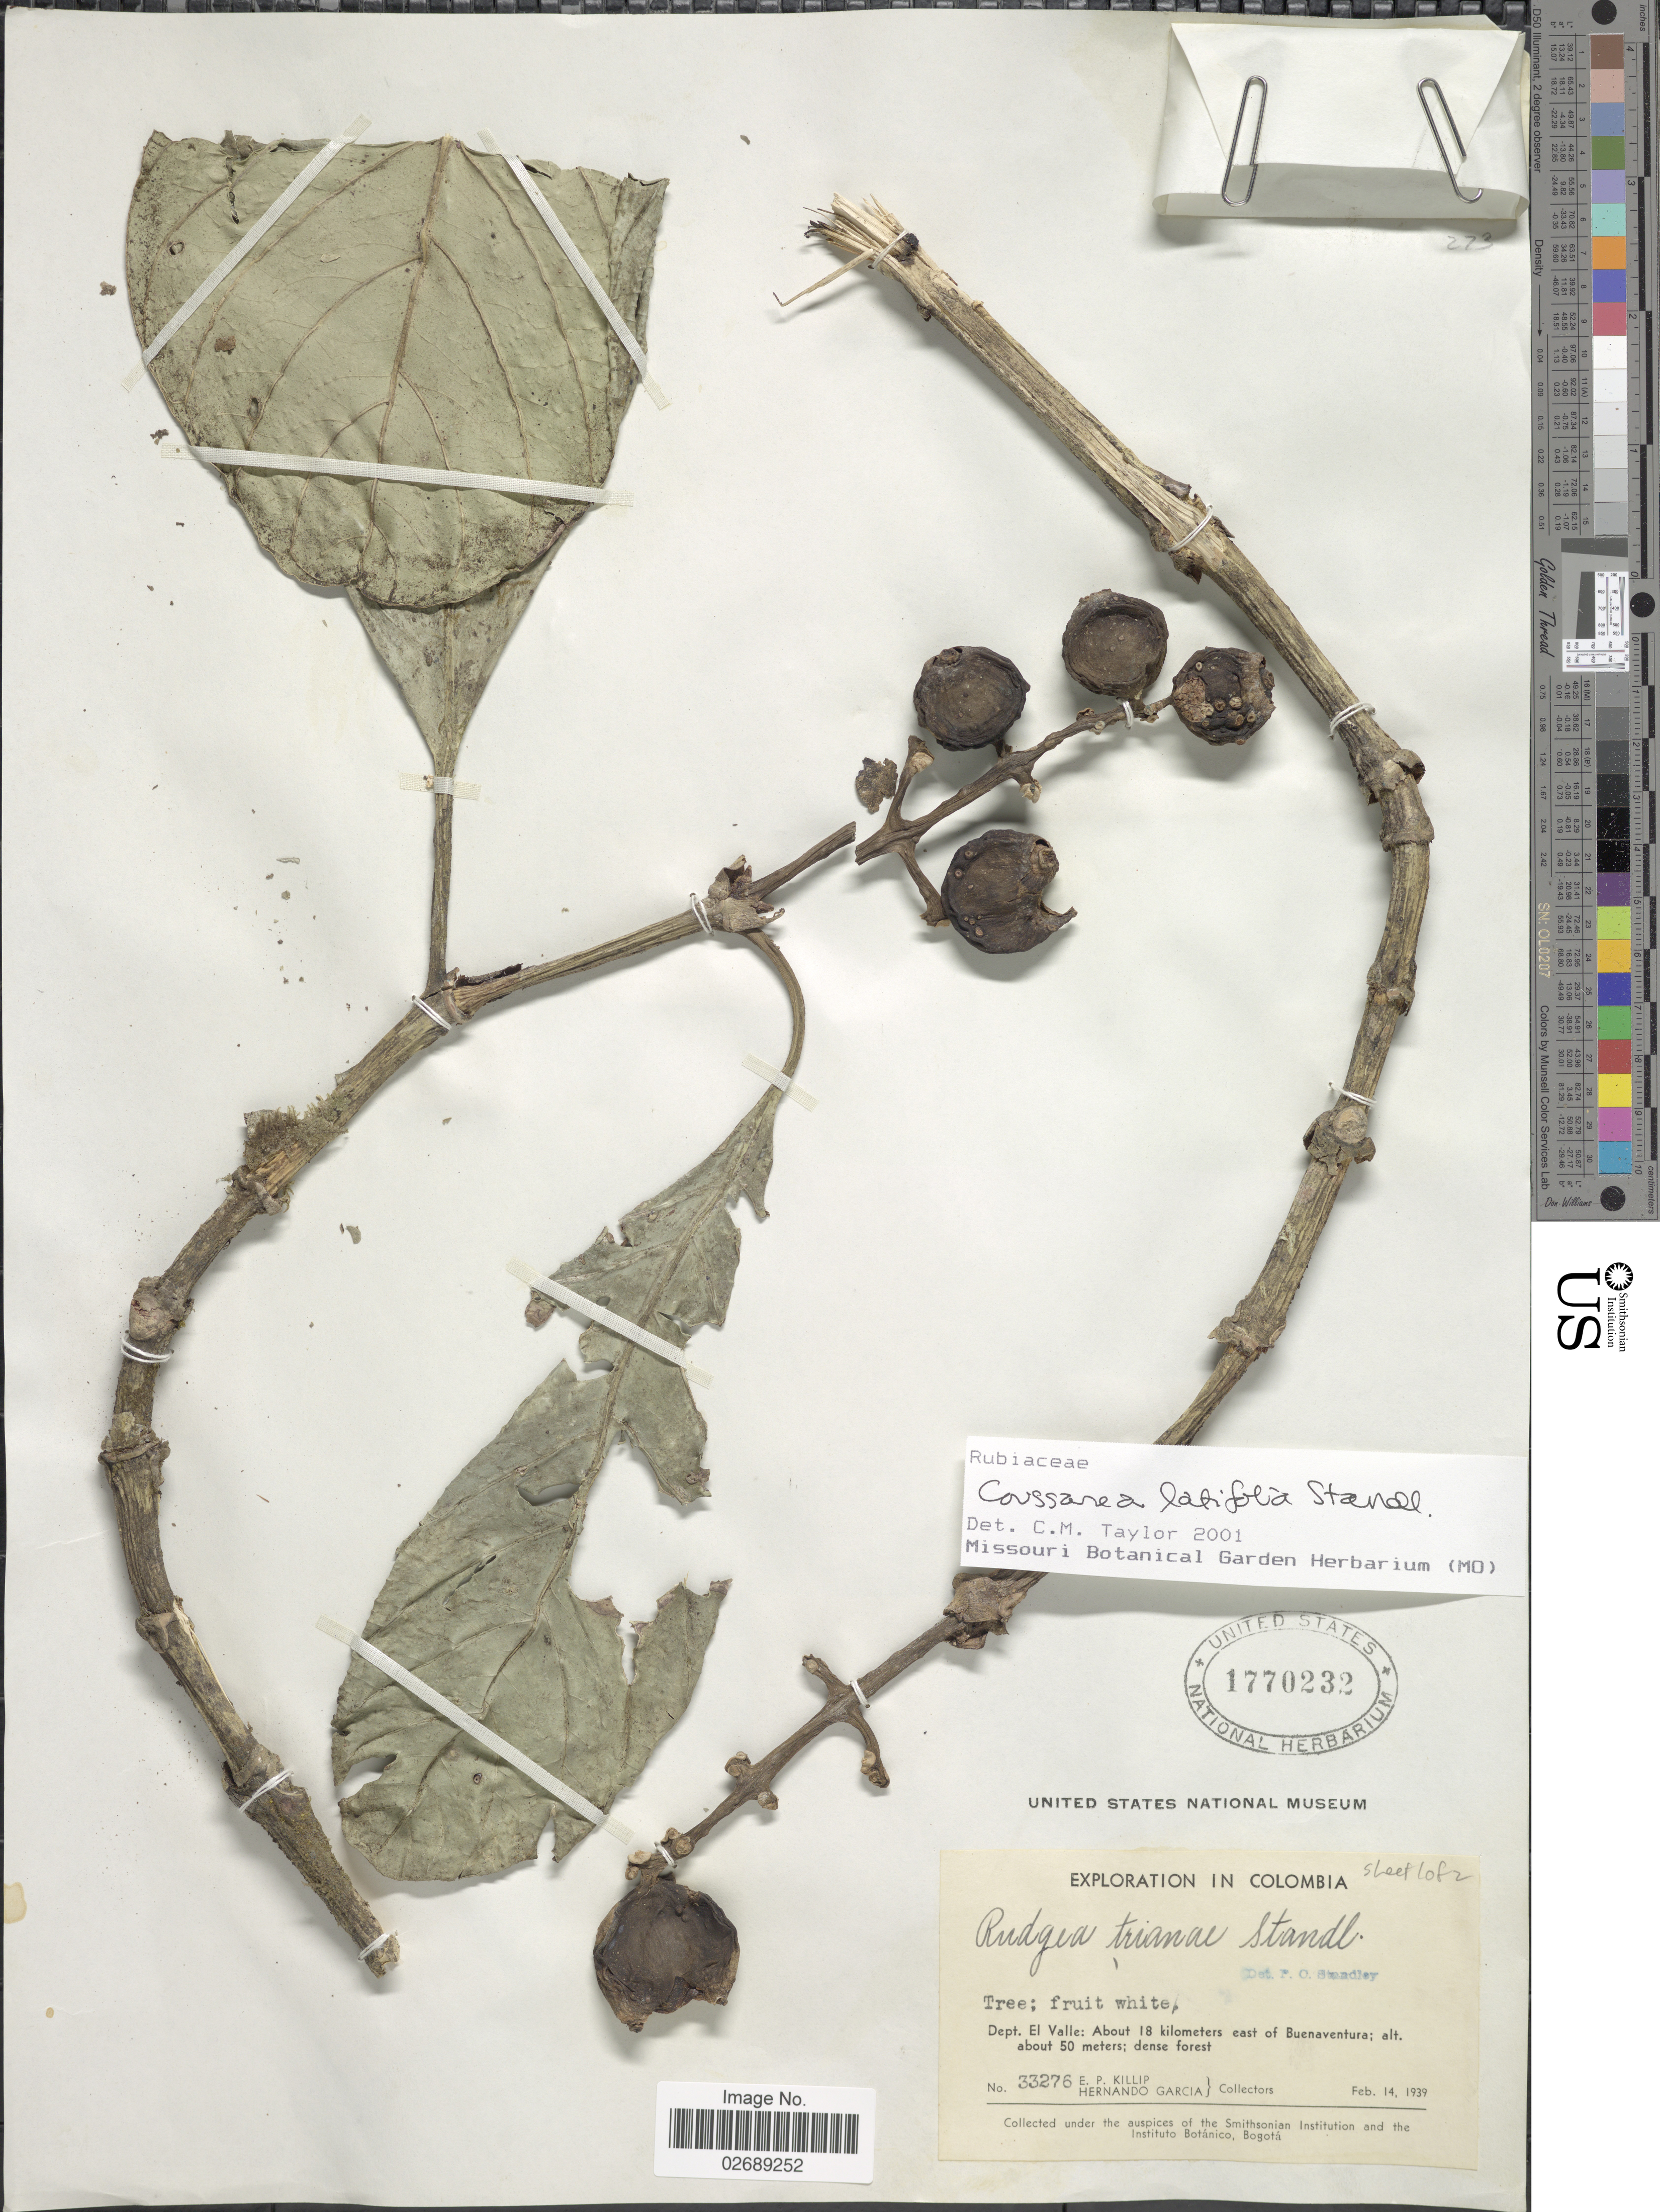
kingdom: Plantae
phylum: Tracheophyta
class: Magnoliopsida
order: Gentianales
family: Rubiaceae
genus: Coussarea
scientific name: Coussarea latifolia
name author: Standl.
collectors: E. P. Killip & H. Garcia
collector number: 33276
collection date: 1939-02-14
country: Colombia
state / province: Valle del Cauca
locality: Dept. El Valle: About 18 kilometers east of Buenaventura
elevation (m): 50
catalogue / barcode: US 1770232